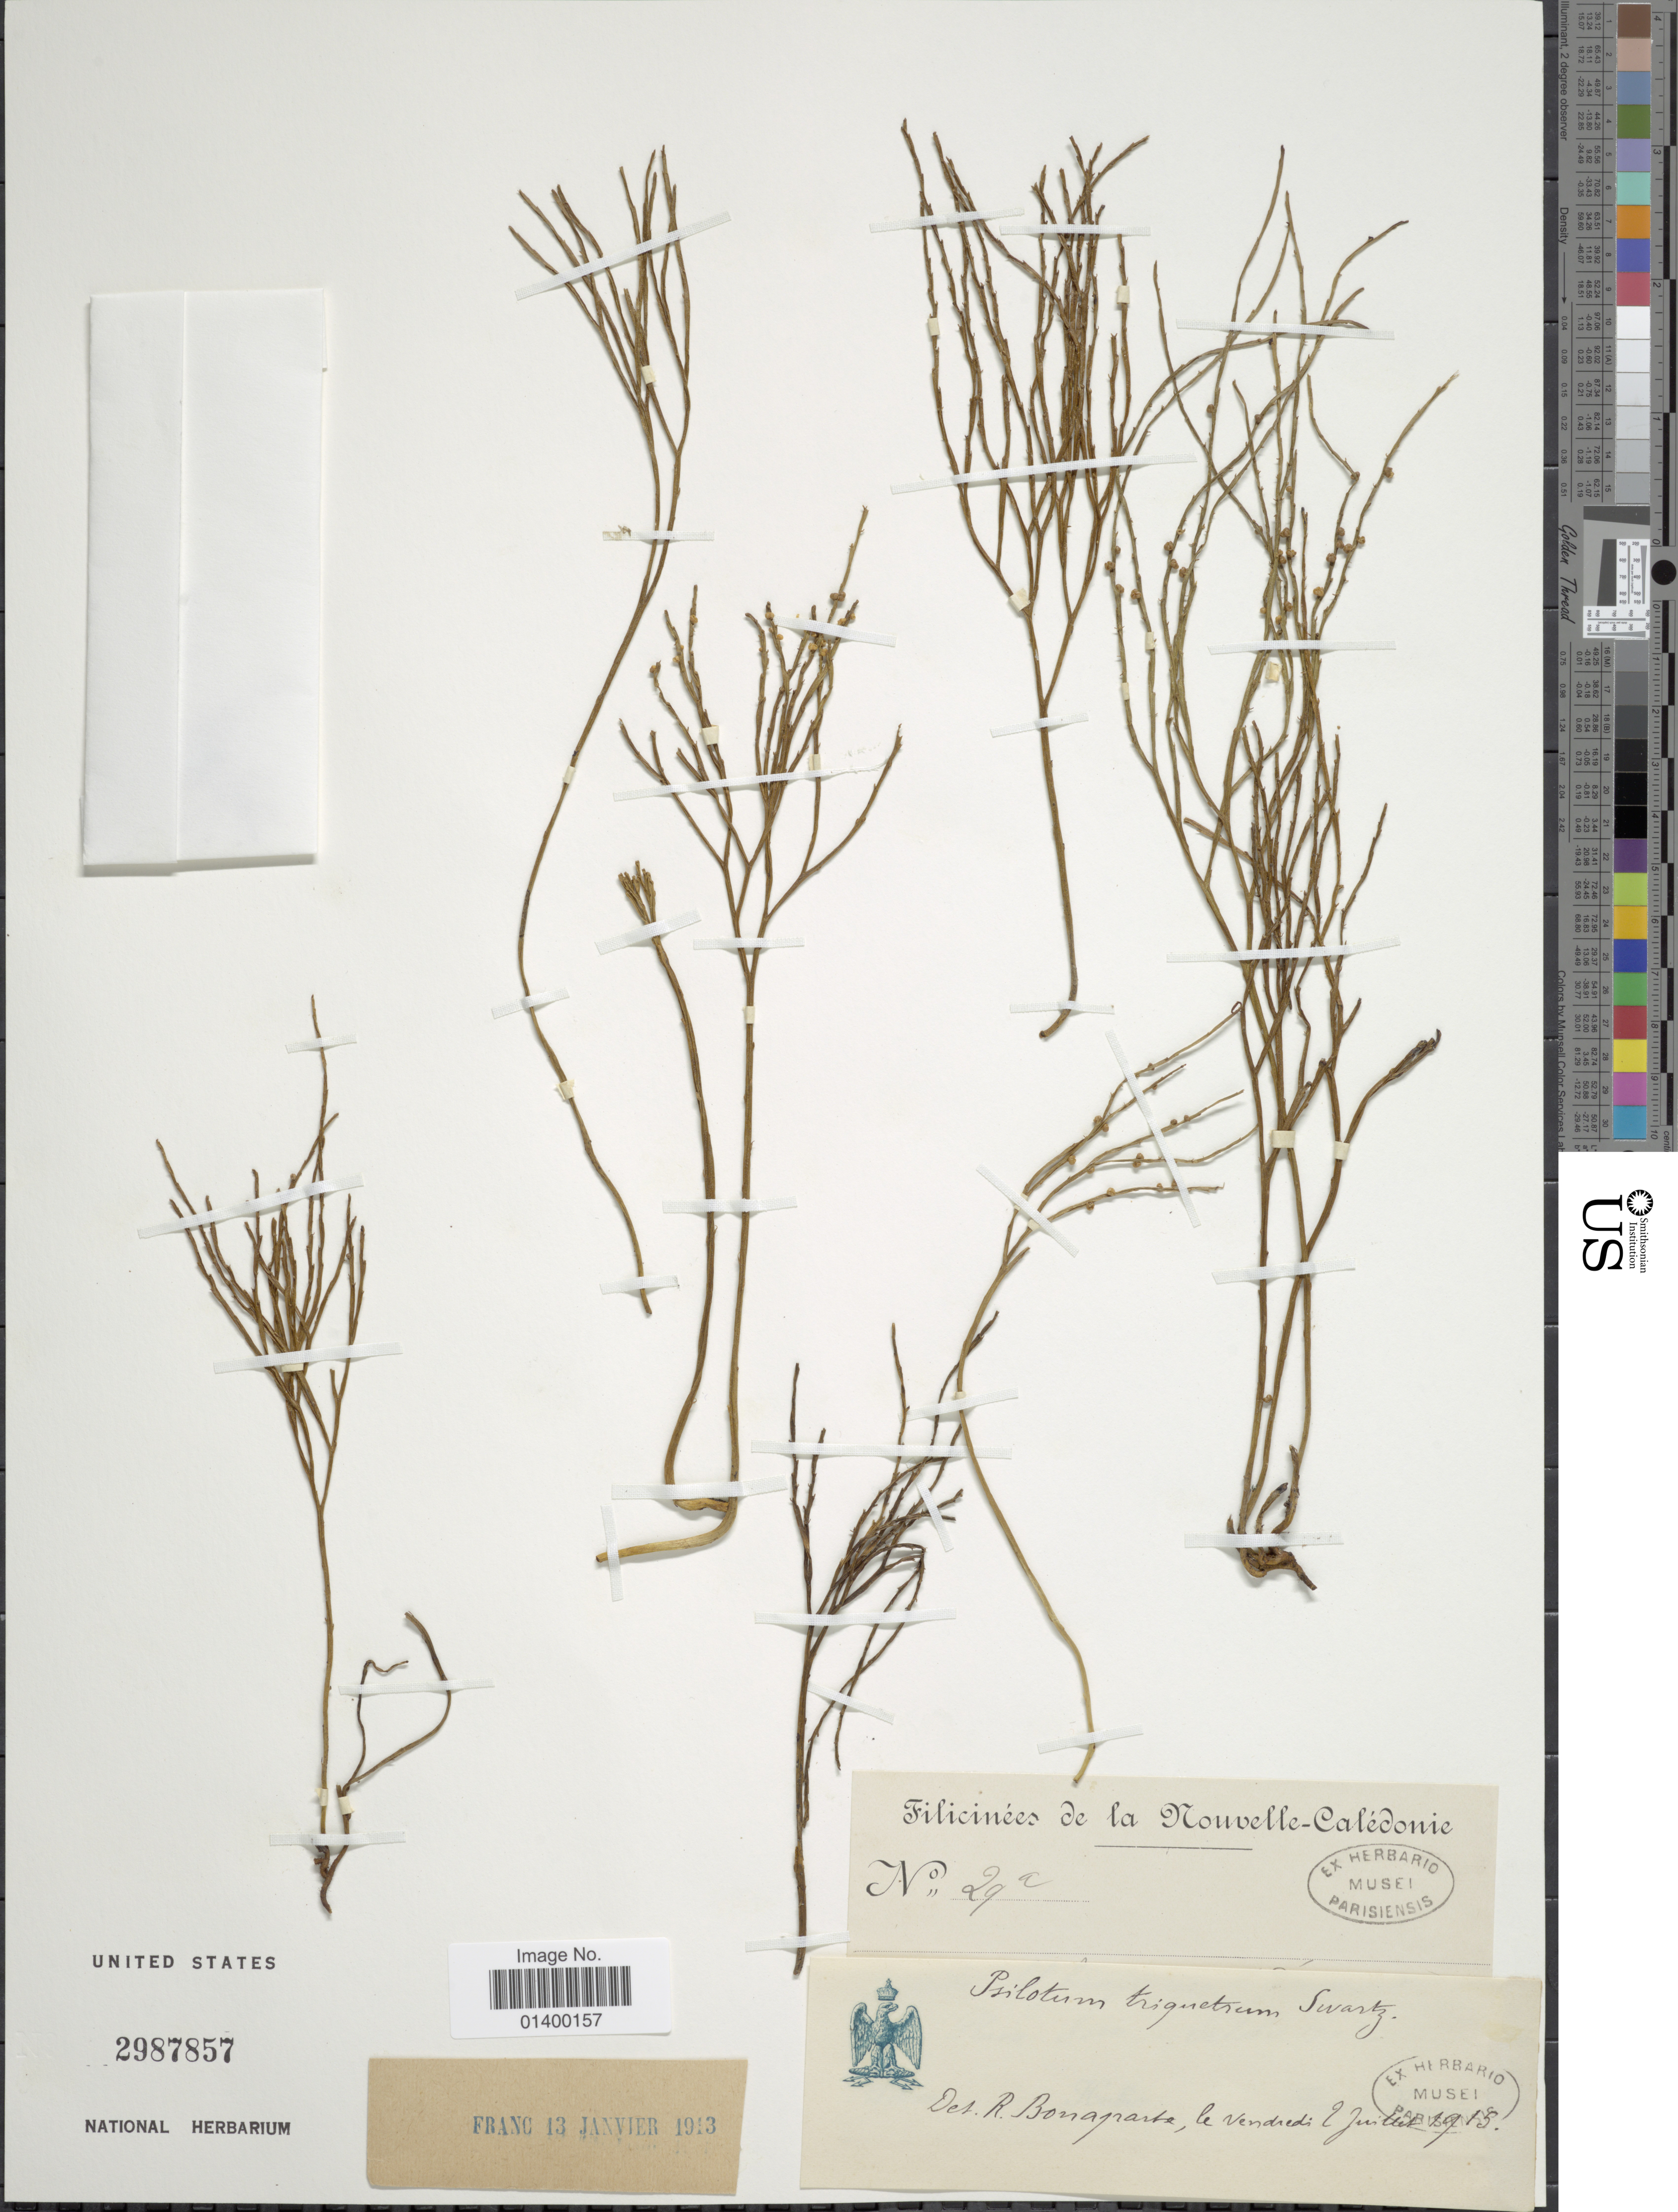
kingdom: Plantae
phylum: Tracheophyta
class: Polypodiopsida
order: Psilotales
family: Psilotaceae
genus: Psilotum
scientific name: Psilotum nudum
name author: (L.) P. Beauv.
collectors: Franc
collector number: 29a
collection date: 1913-01-13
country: New Caledonia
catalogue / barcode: US 2987857